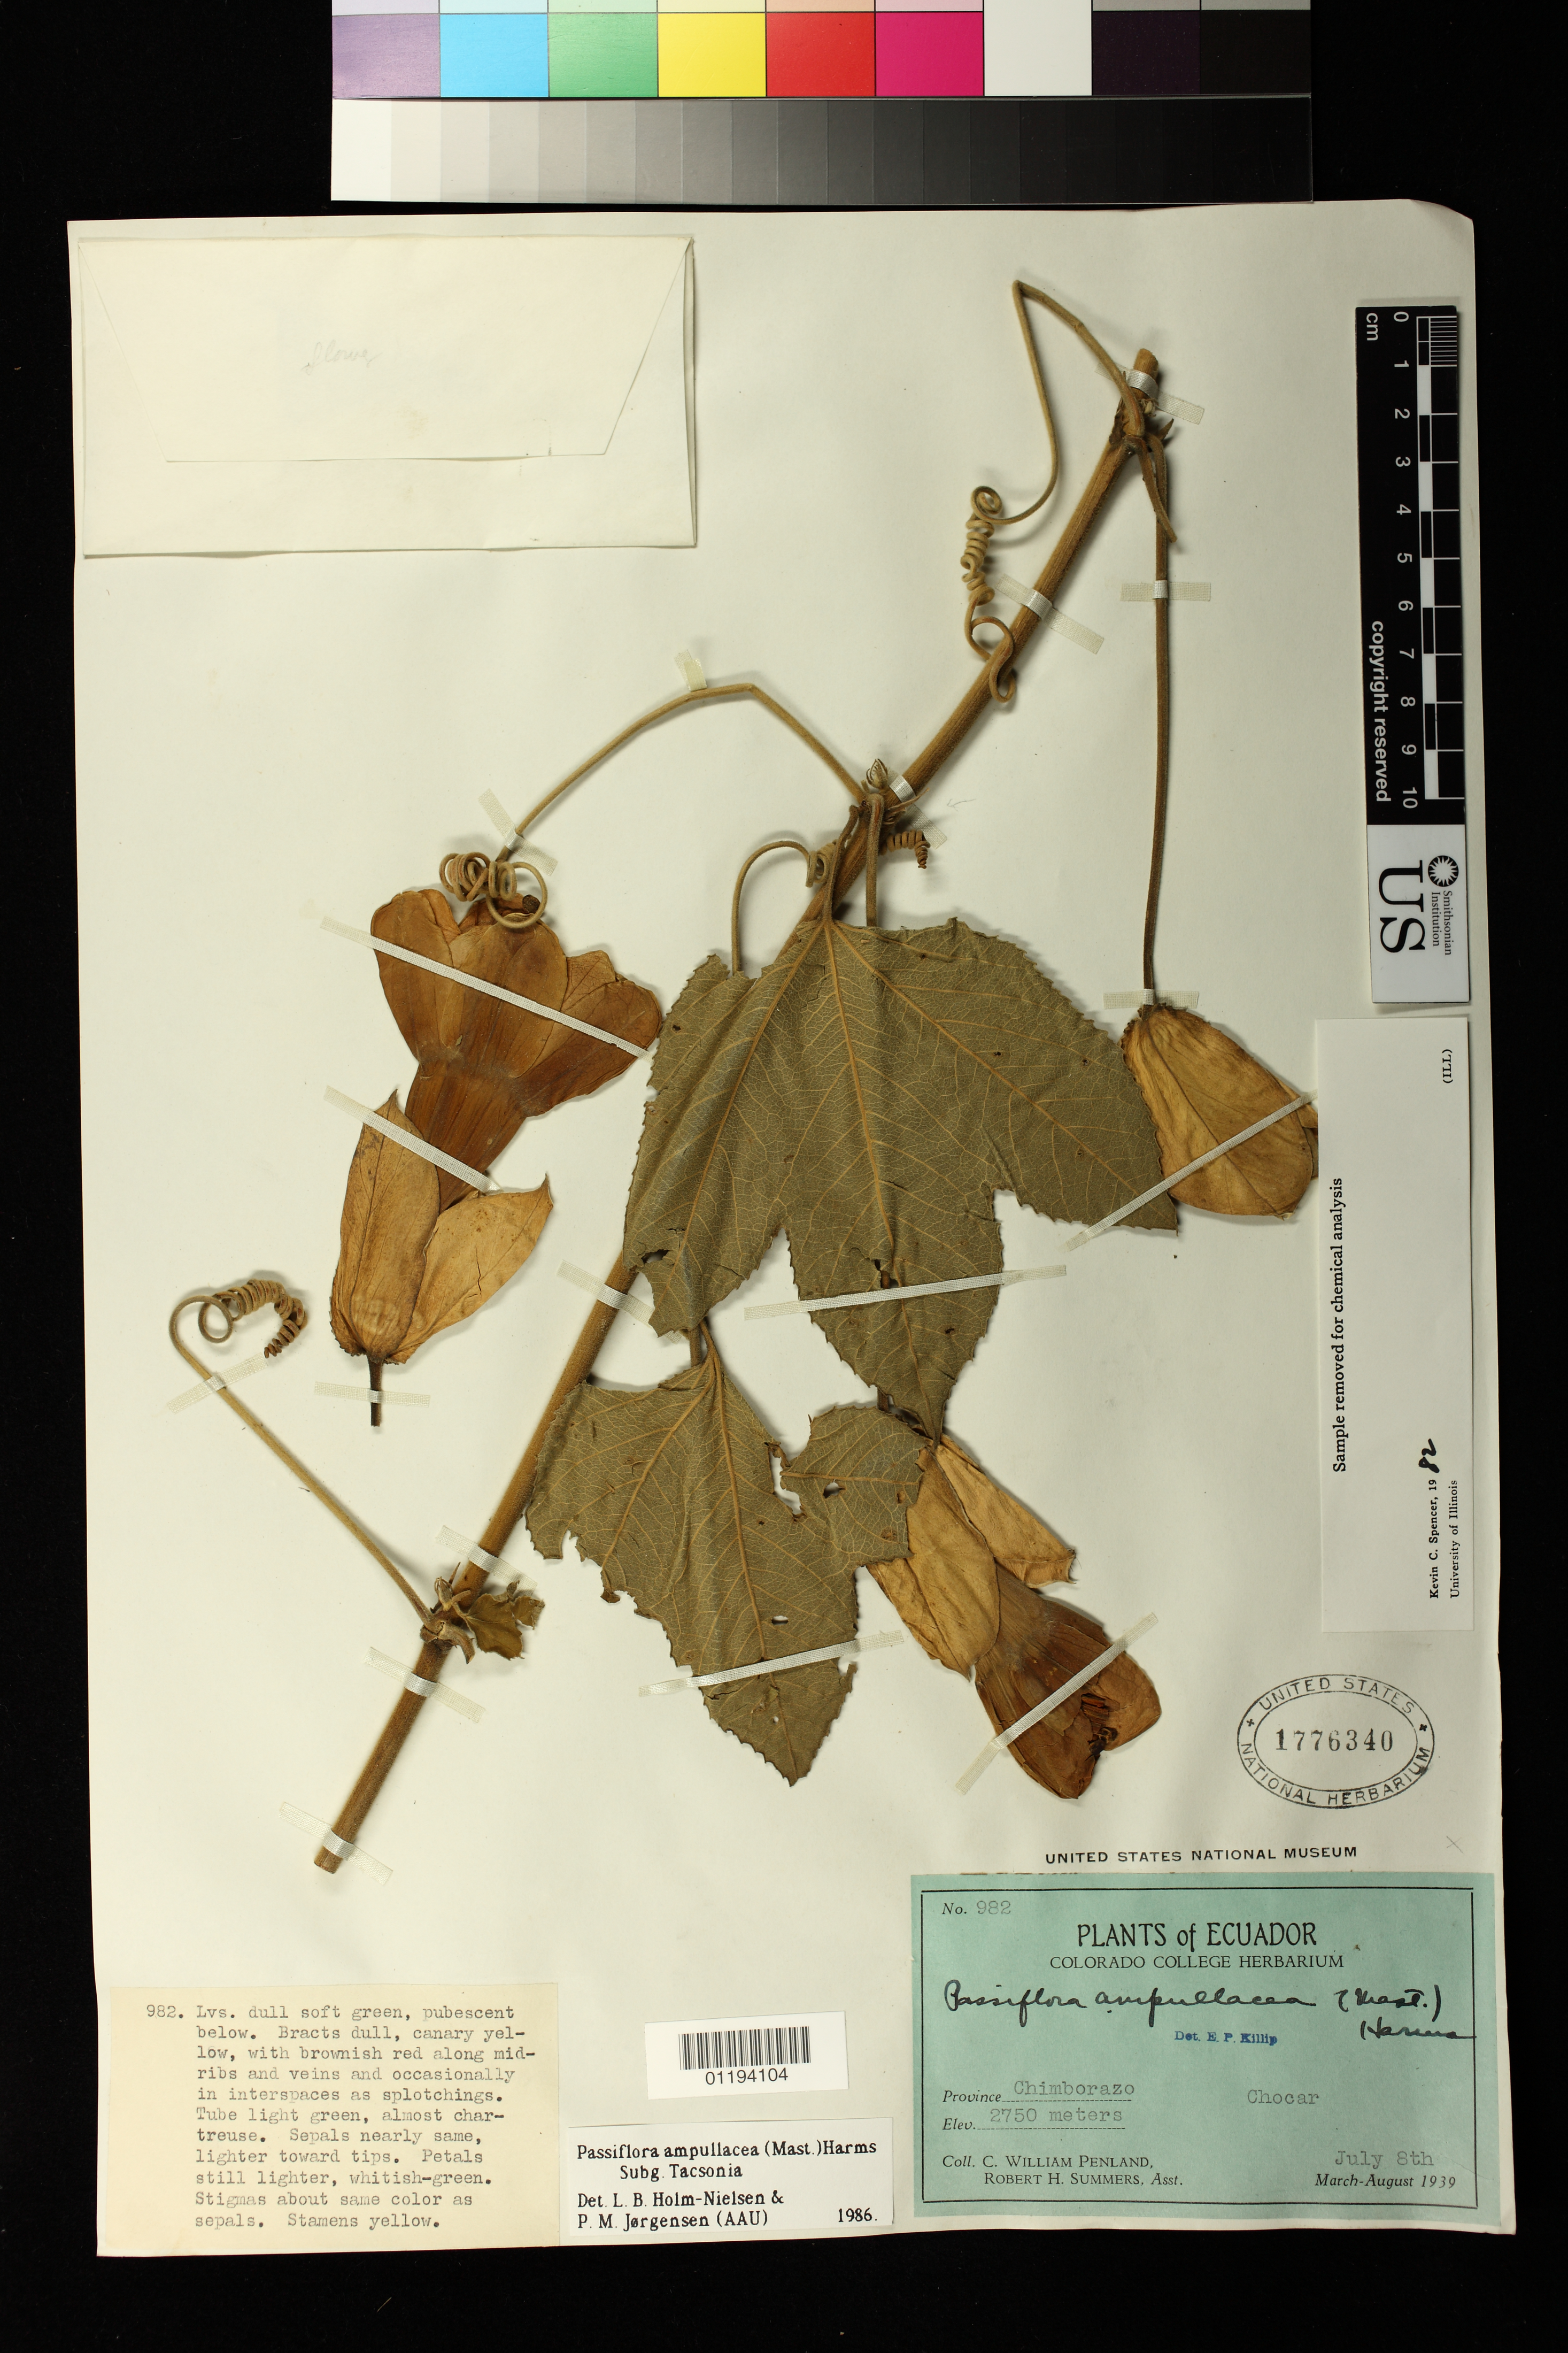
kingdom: Plantae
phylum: Tracheophyta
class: Magnoliopsida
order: Malpighiales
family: Passifloraceae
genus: Passiflora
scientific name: Passiflora ampullacea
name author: (Mast.) Harms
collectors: C. W. Penland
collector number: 982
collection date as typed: Jul 8 1939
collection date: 1939-07-08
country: Ecuador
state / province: Chimborazo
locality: Chocar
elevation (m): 2750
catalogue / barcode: US 1776340